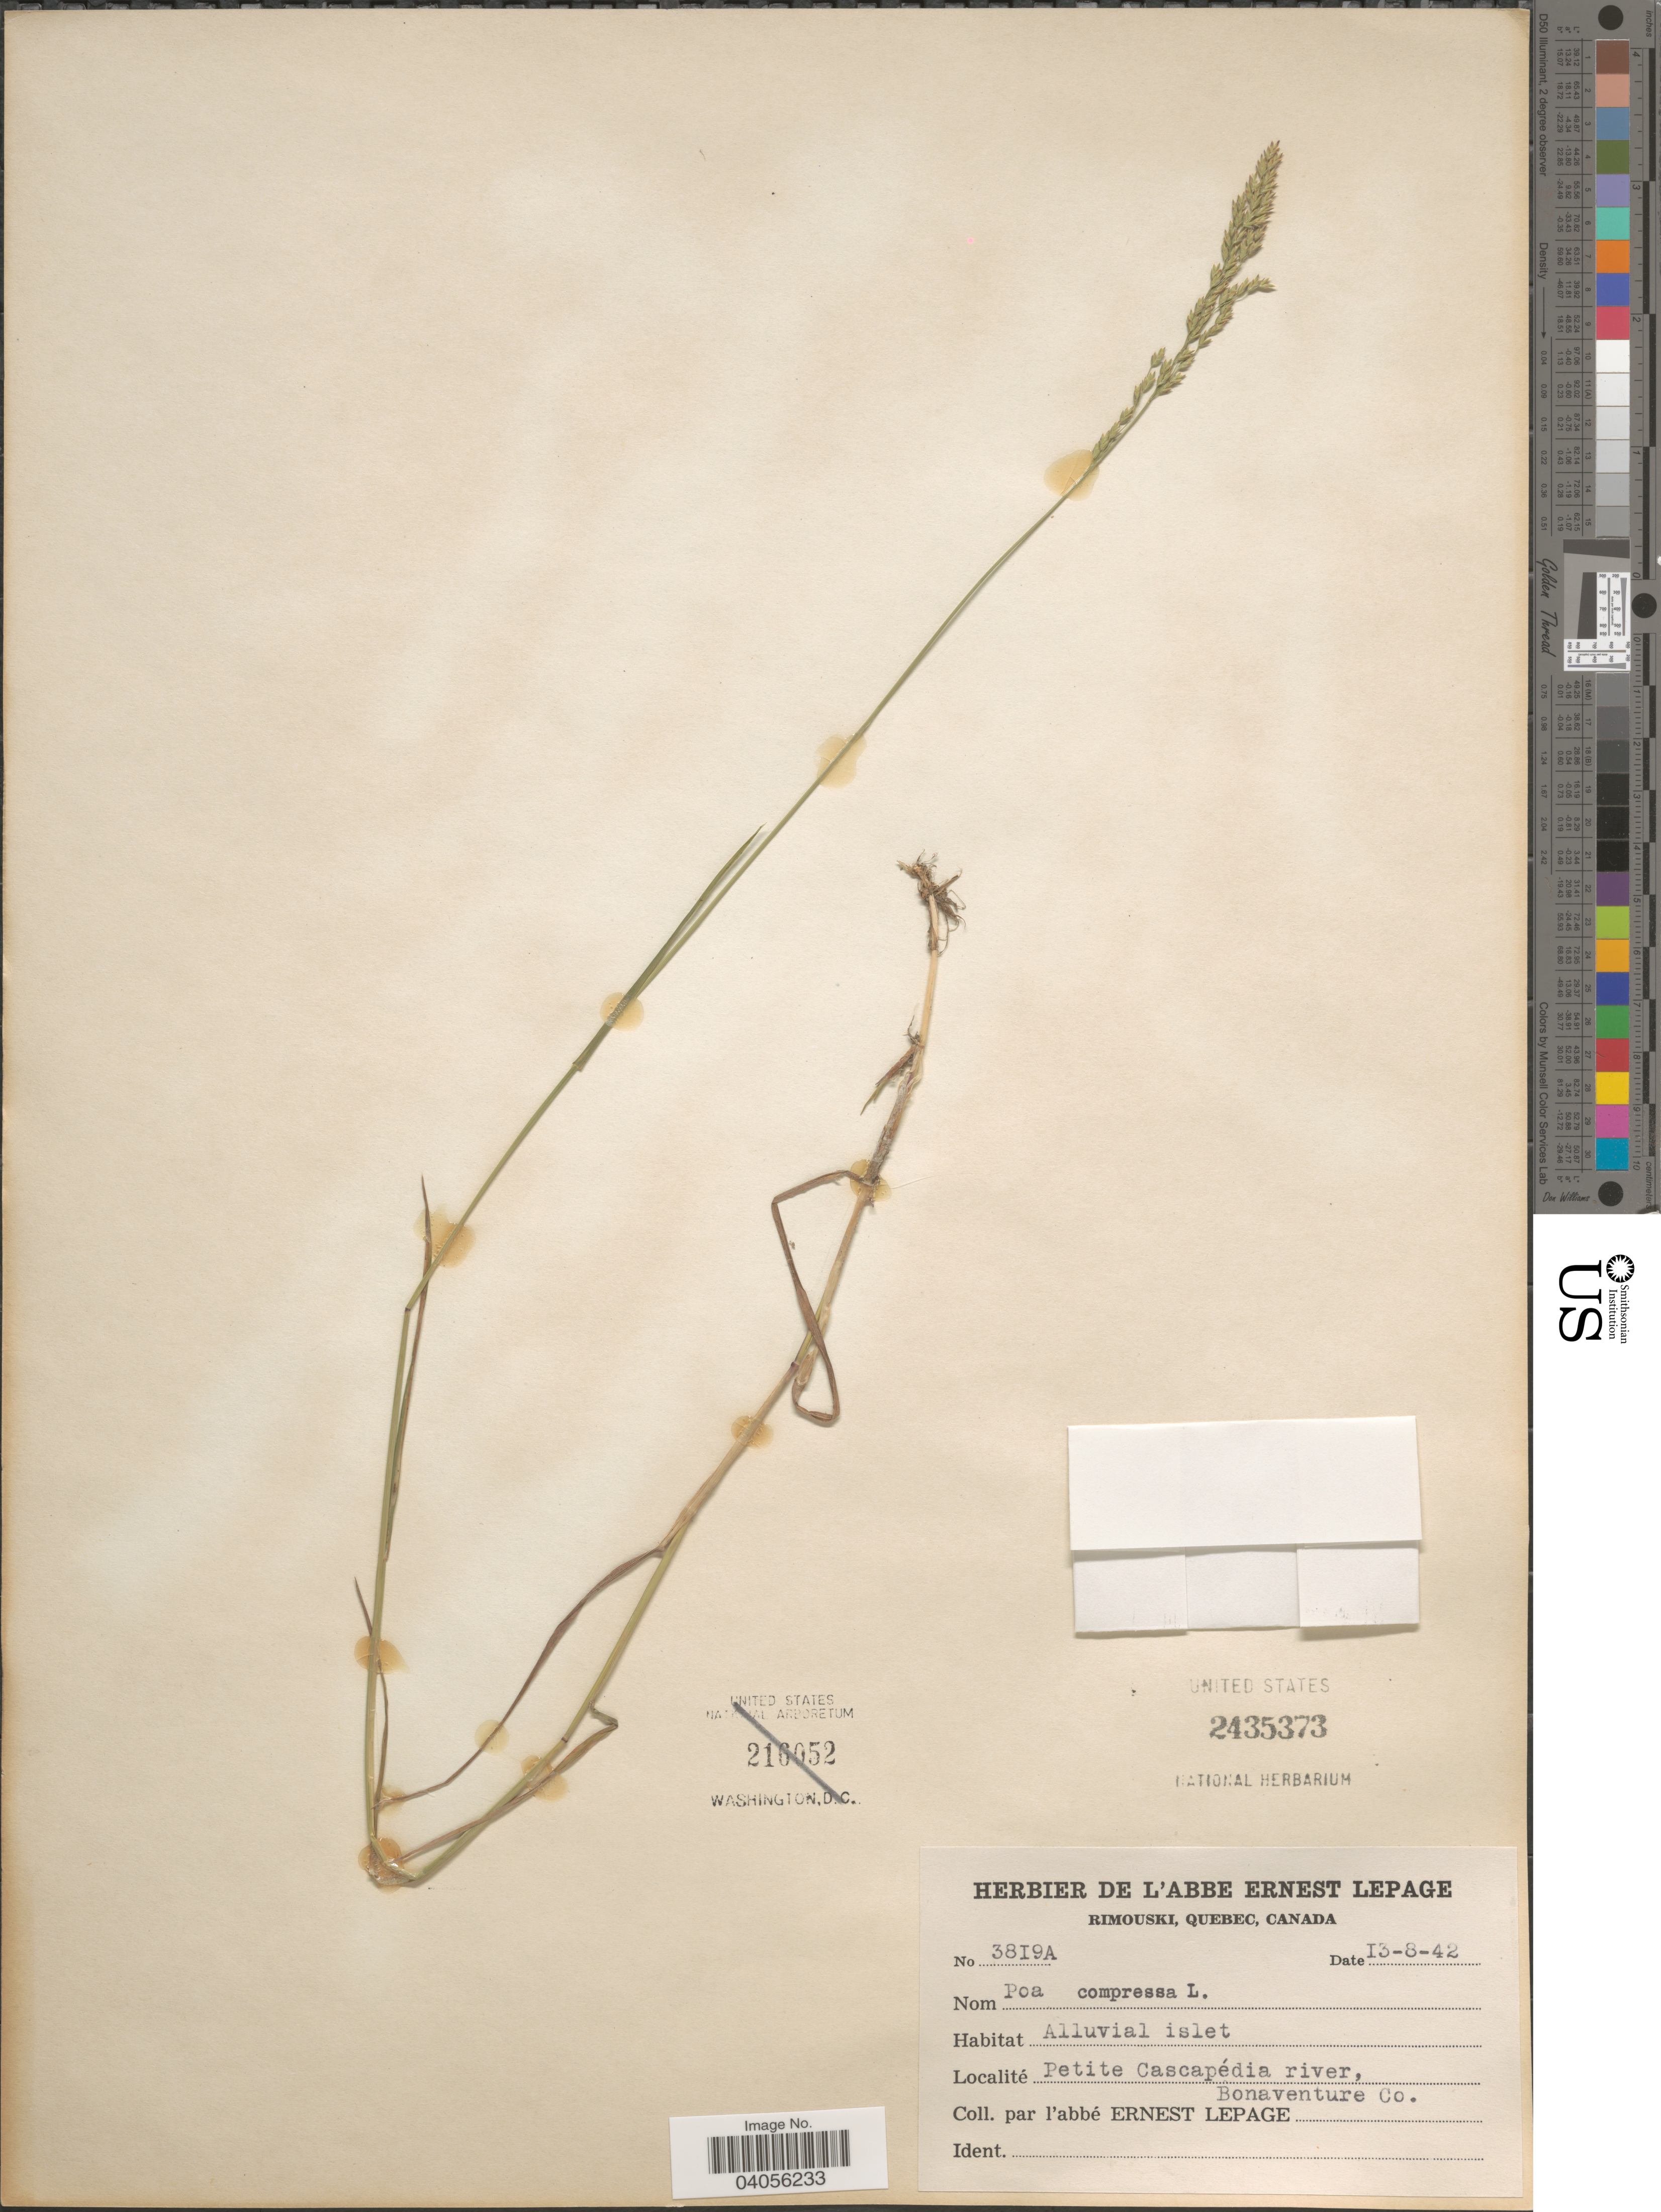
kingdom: Plantae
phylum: Tracheophyta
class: Liliopsida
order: Poales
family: Poaceae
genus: Poa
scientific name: Poa compressa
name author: L.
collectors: E. Lepage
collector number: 3819A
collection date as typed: Transcribed d/m/y: 13/8/42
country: Canada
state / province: Quebec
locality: Petite Cascapédia river, Bonaventure Co.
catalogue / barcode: US 2435373